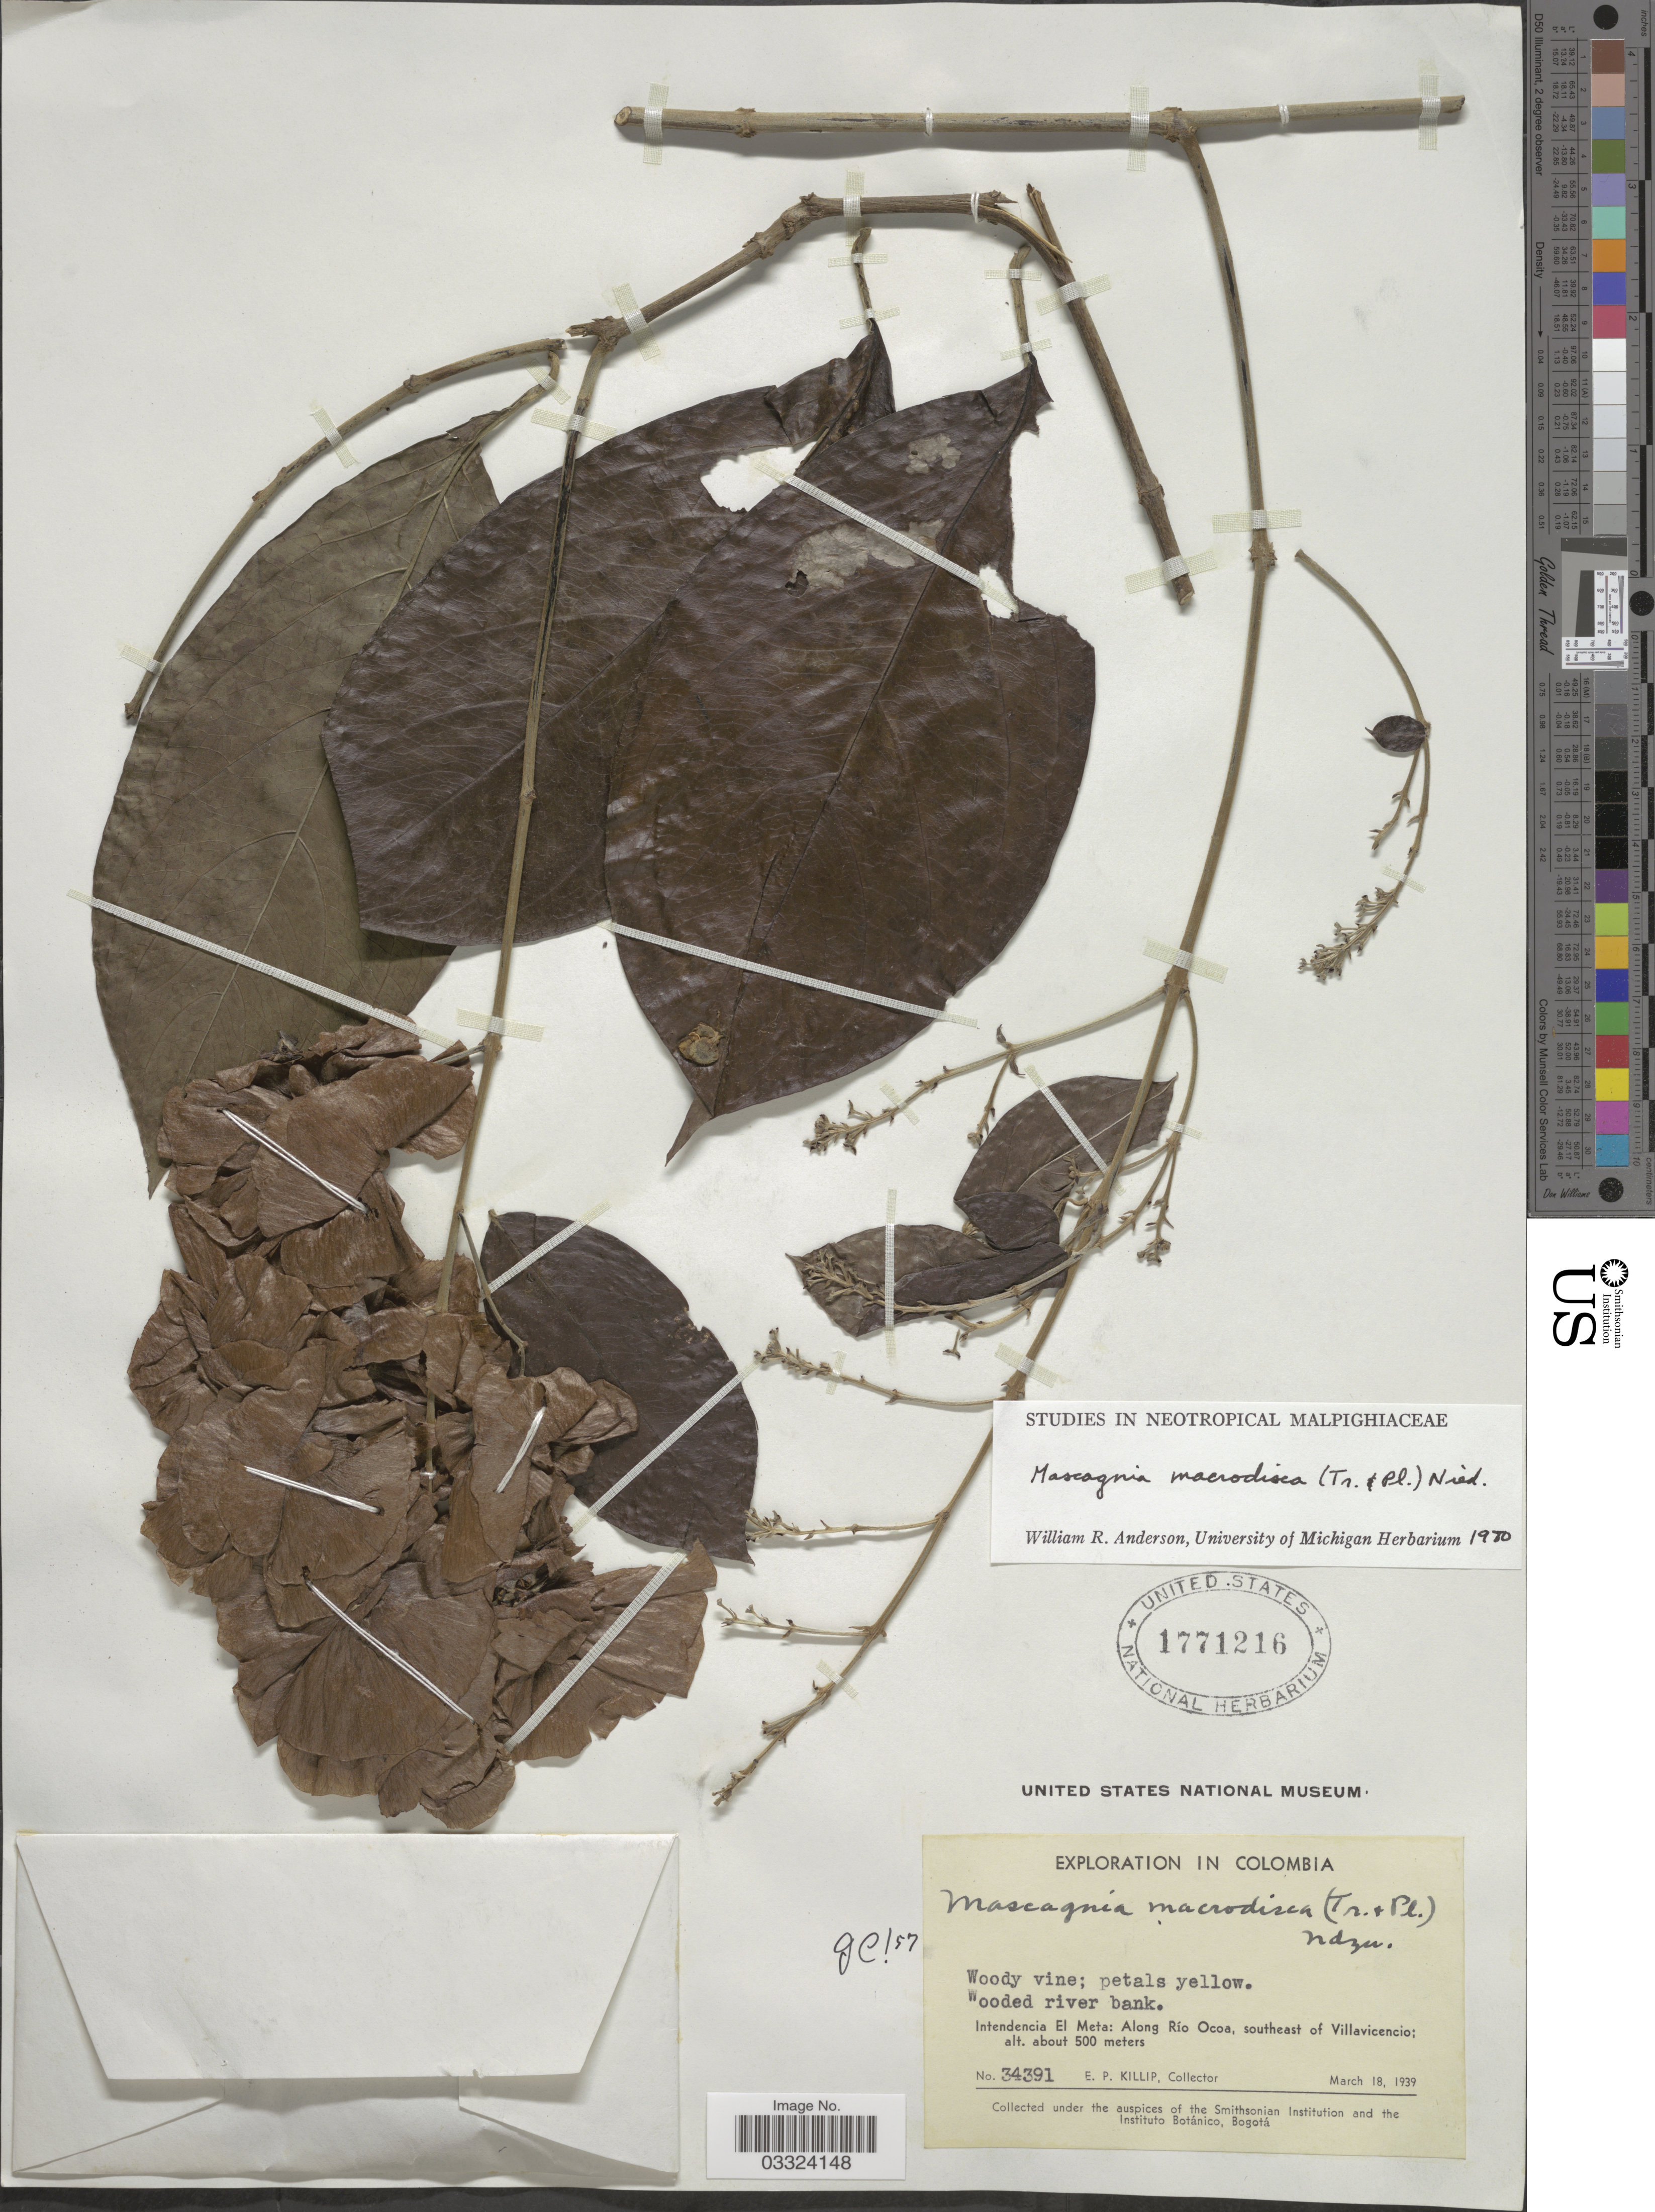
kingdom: Plantae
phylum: Tracheophyta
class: Magnoliopsida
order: Malpighiales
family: Malpighiaceae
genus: Alicia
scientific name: Alicia macrodisca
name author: (Triana & Planch.) W.R. Anderson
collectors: E. P. Killip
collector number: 34391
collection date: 1939-03-18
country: Colombia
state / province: Meta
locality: Intendencia El Meta: Along Río Ocoa, southeast of Villavicencio.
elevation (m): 500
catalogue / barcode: US 1771216